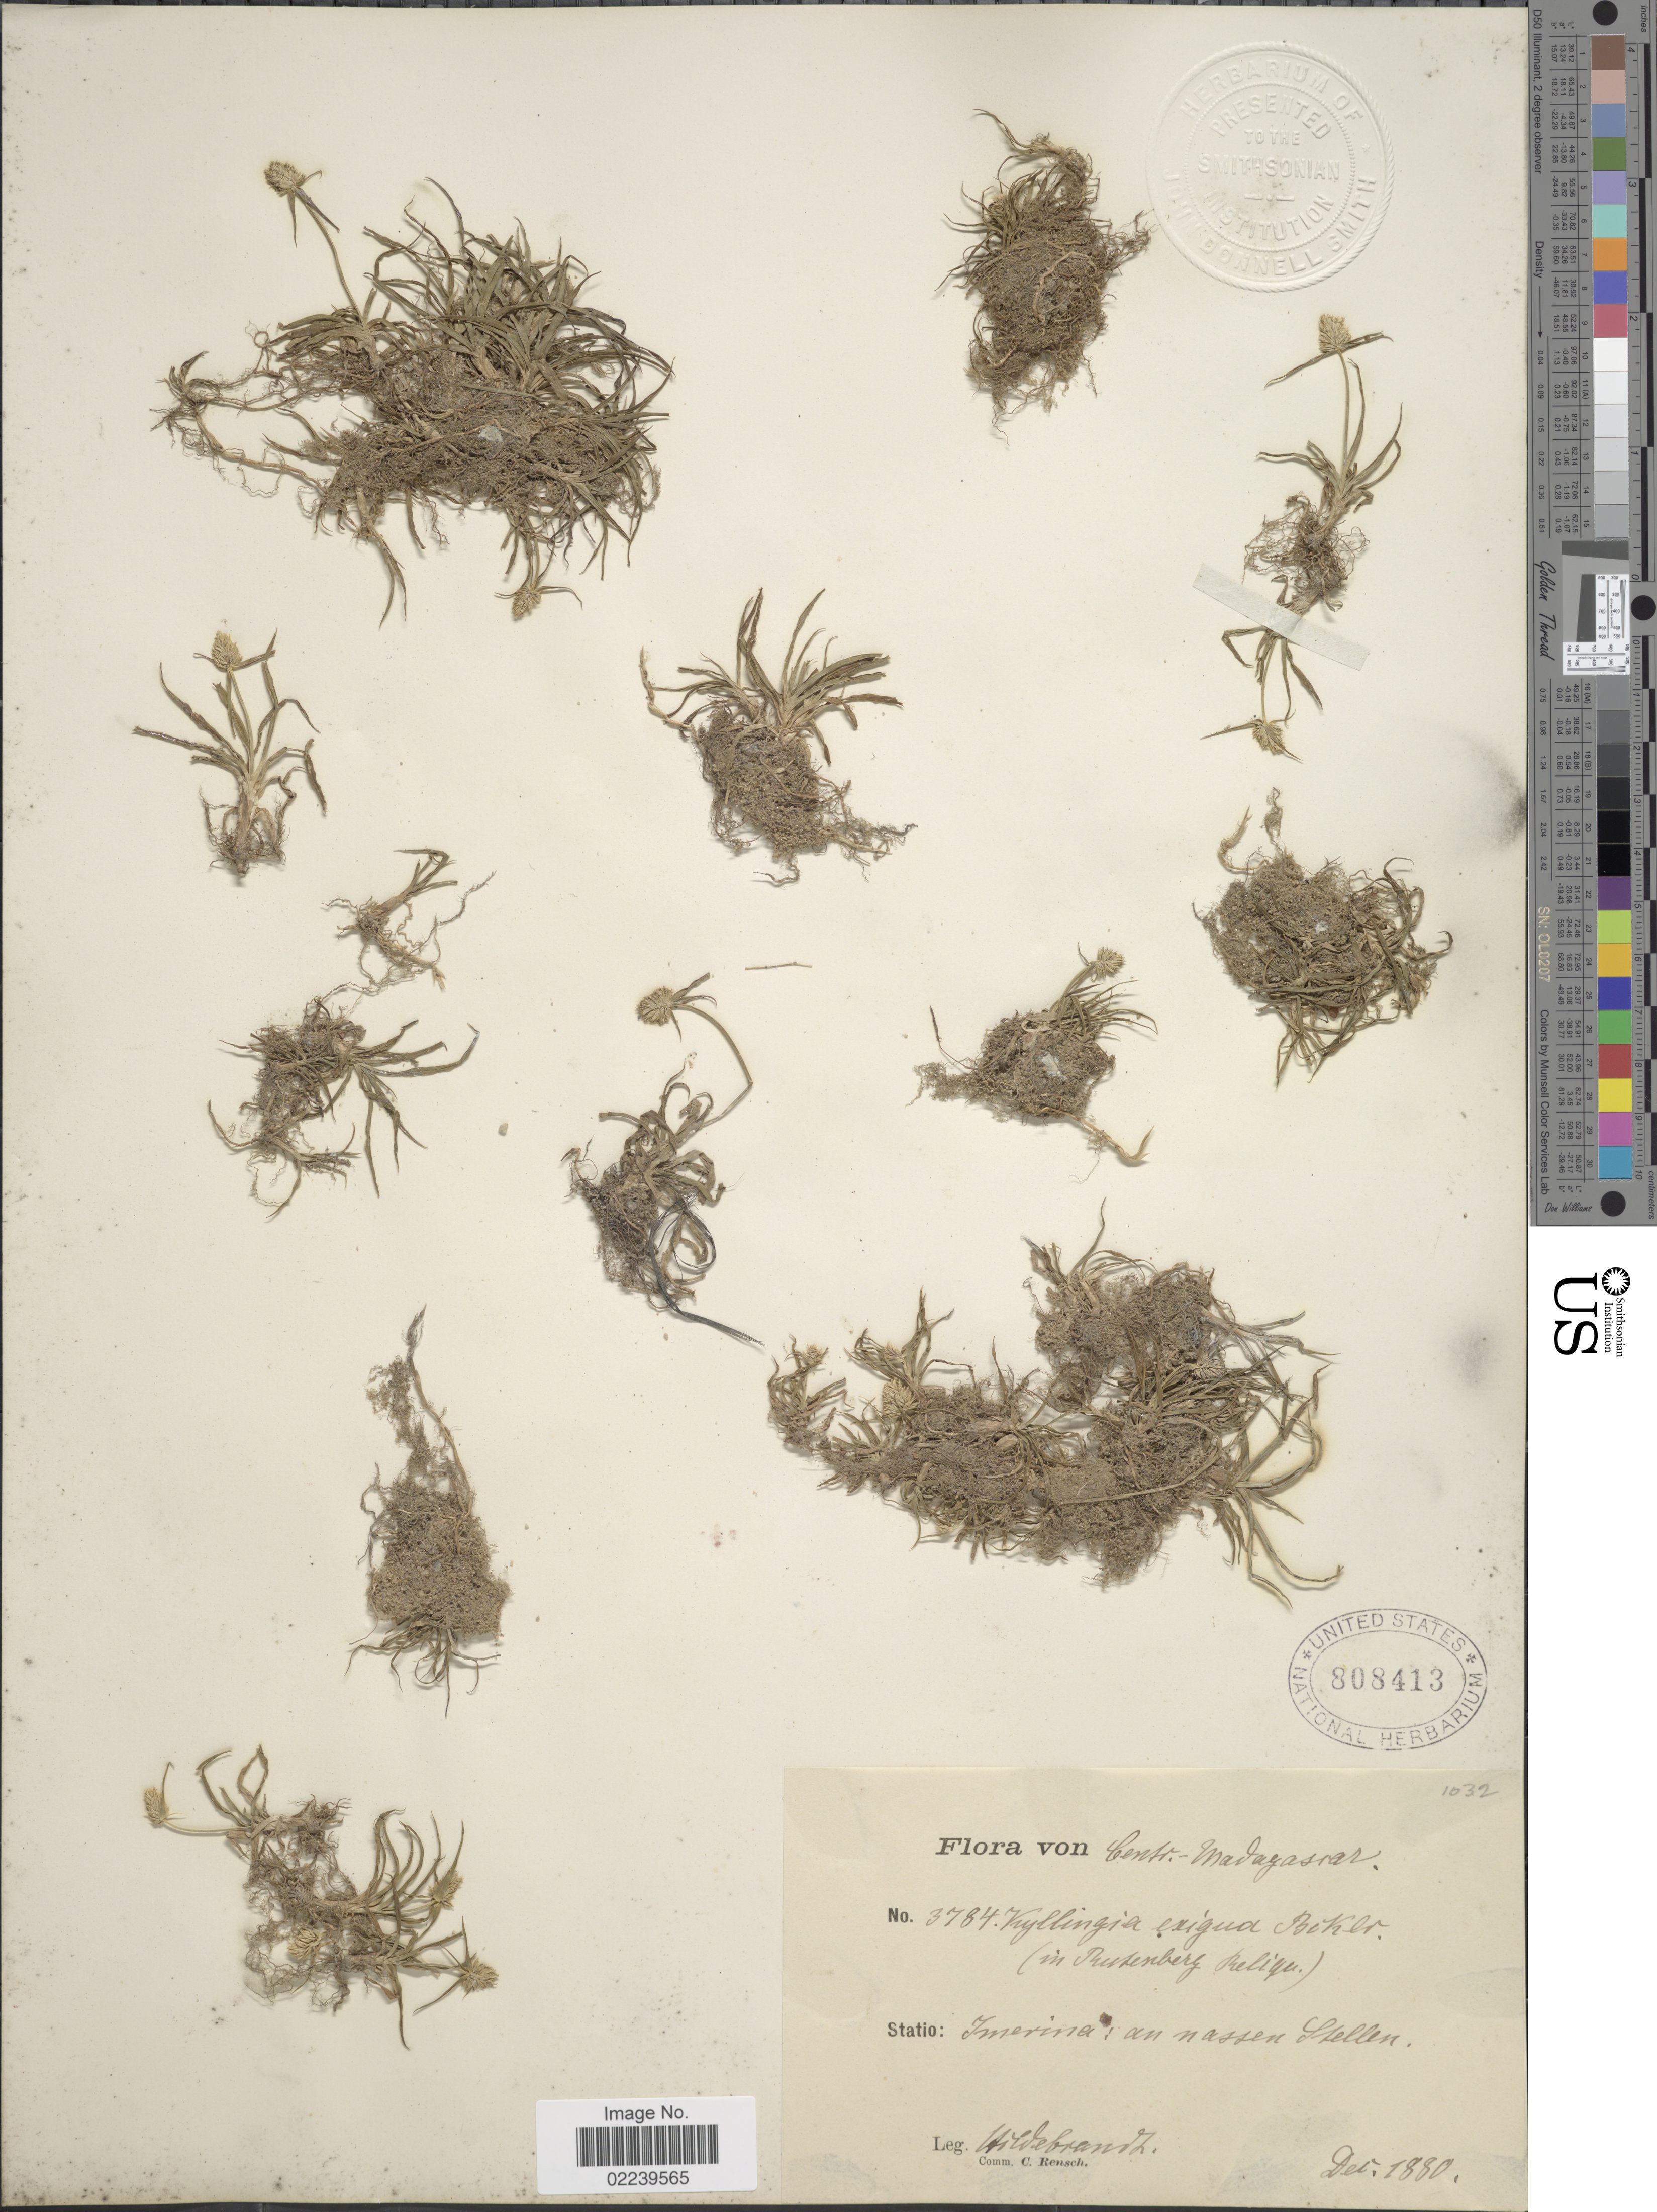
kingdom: Plantae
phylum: Tracheophyta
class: Liliopsida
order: Poales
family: Cyperaceae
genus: Cyperus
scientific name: Cyperus luteostramineus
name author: Mattf. & Kük.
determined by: Strong, M. T., (US), Smithsonian Institution - National Museum of Natural History (UNITED STATES)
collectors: J. Hildebrandt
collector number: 3784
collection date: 1880-12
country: Madagascar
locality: Centr.-Madagascar. Imerina: an nassen Stellen.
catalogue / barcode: US 808413